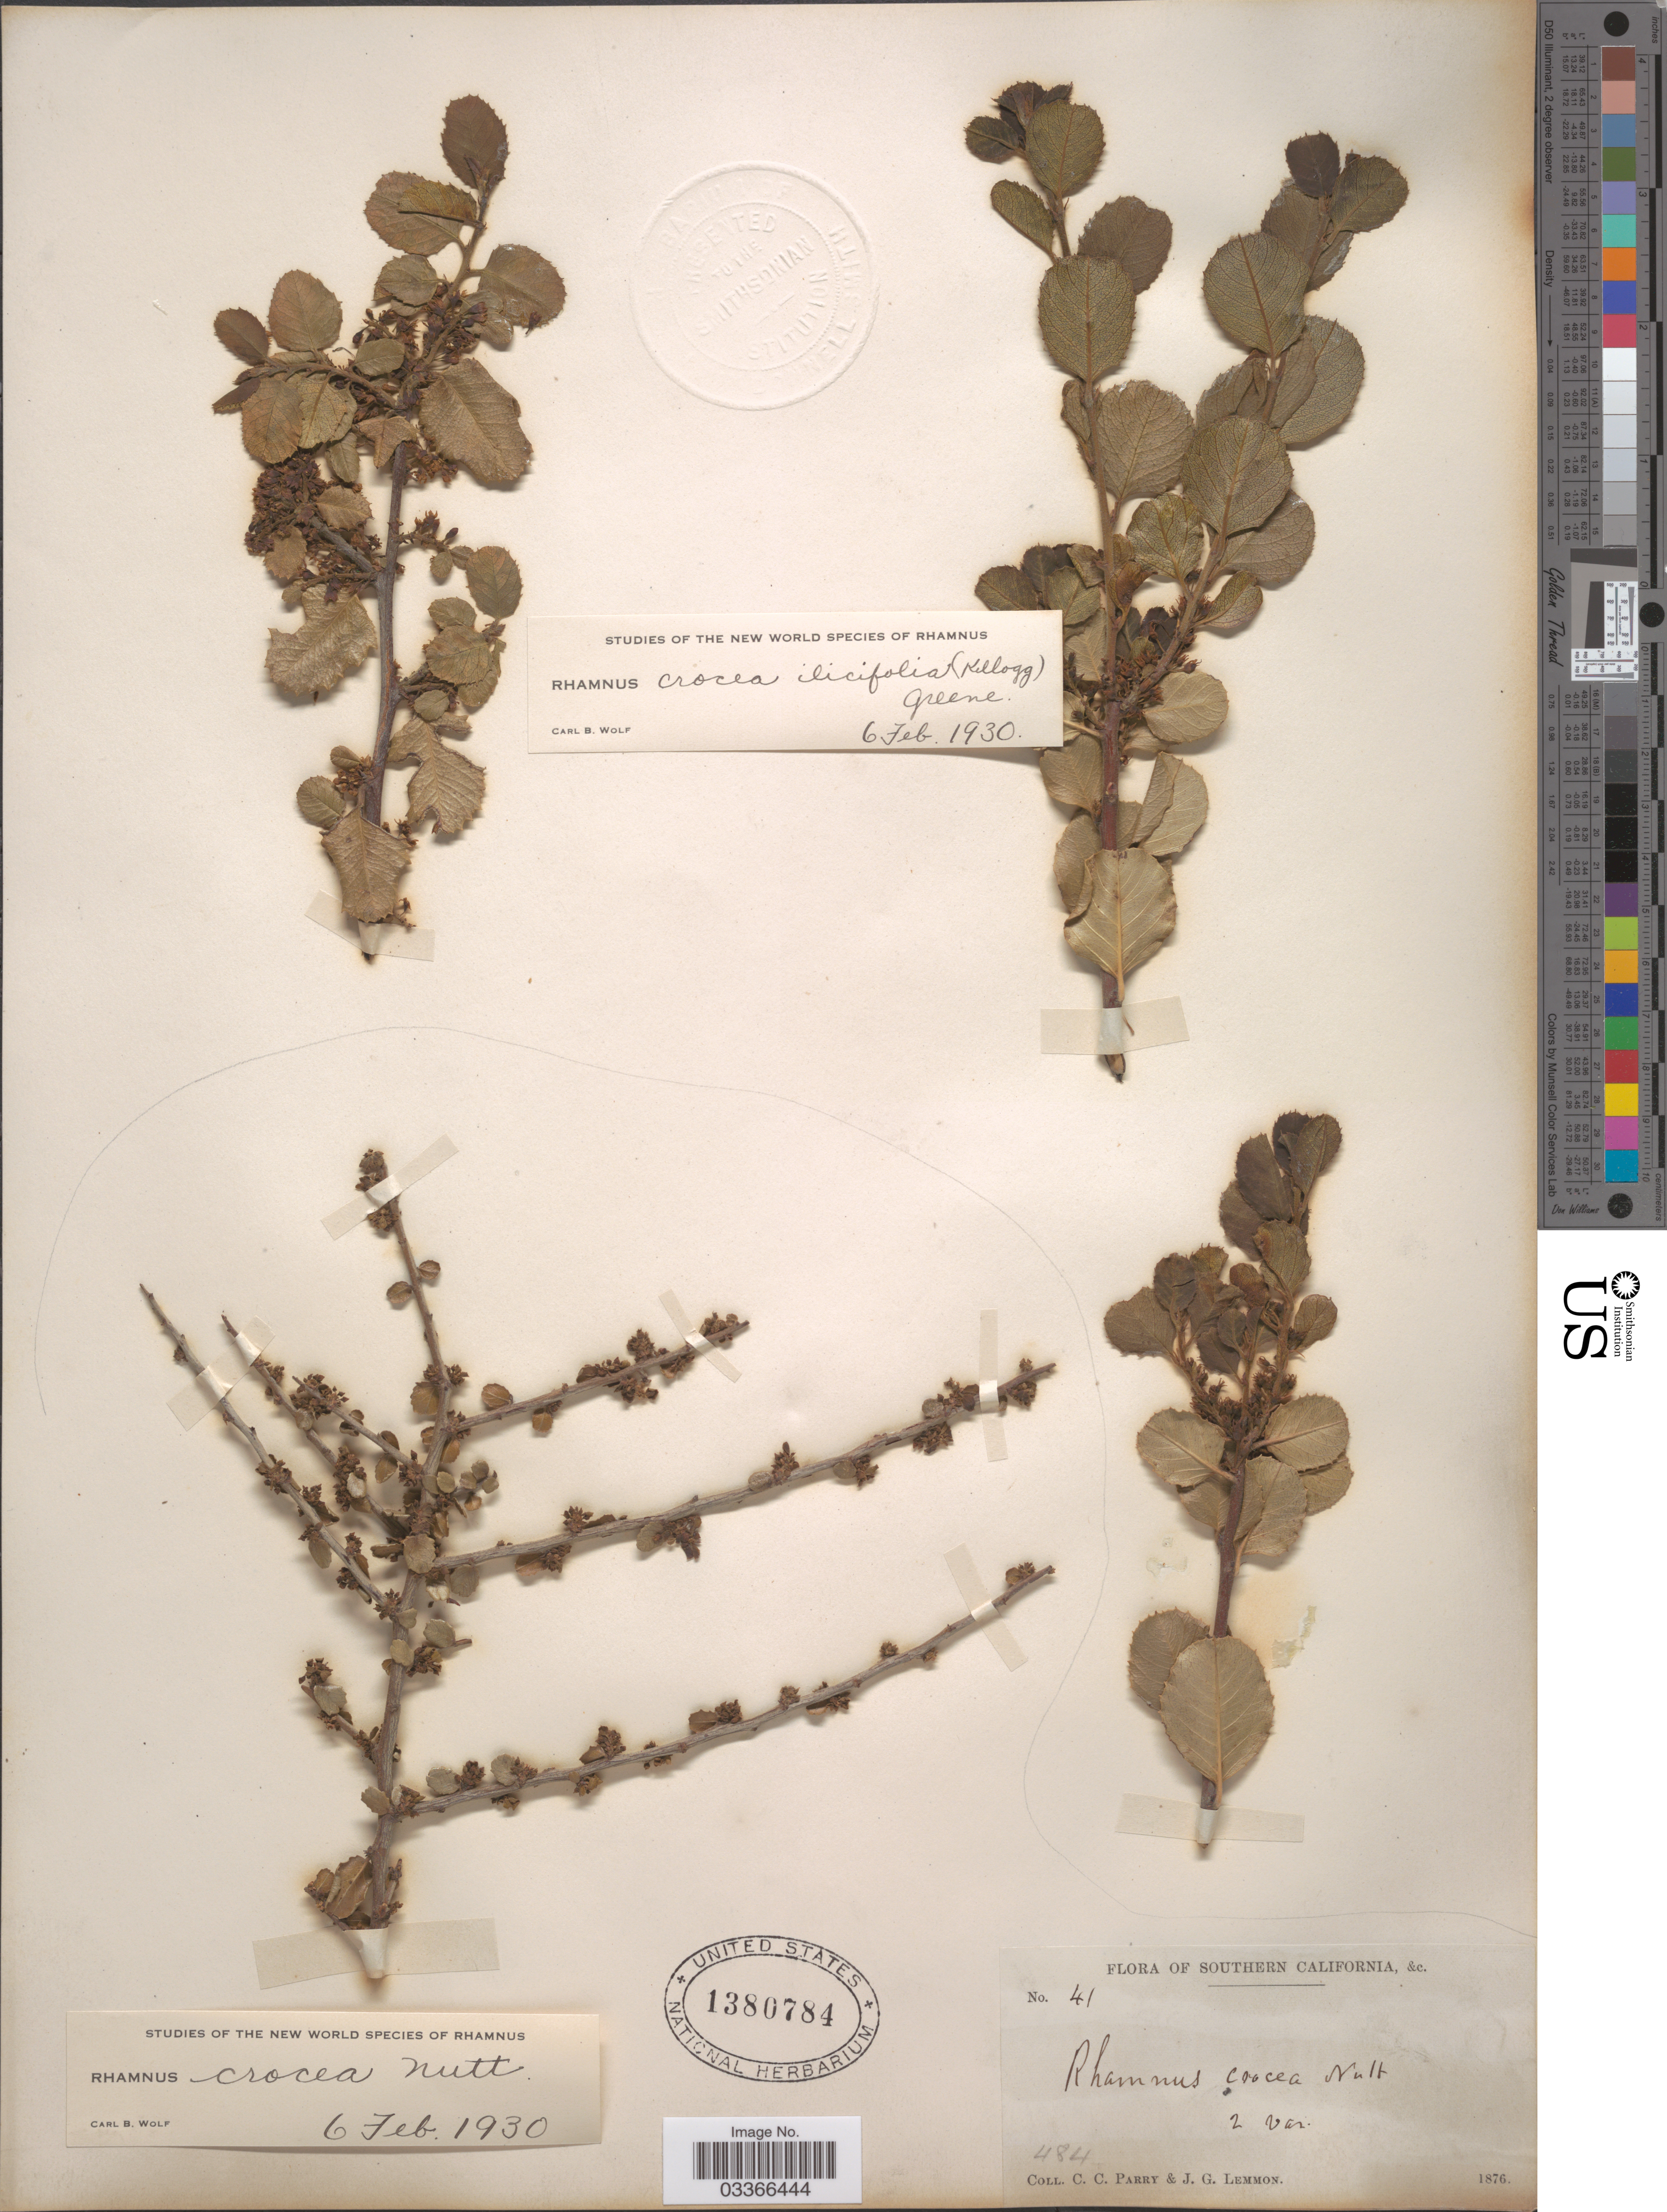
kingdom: Plantae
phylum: Tracheophyta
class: Magnoliopsida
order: Rosales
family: Rhamnaceae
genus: Rhamnus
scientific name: Rhamnus crocea var. ilicifolia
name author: (Kellogg) Greene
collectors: C. C. Parry & J. Lemmon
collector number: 41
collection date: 1876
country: United States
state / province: California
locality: Southern California, &c.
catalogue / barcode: US 1380784